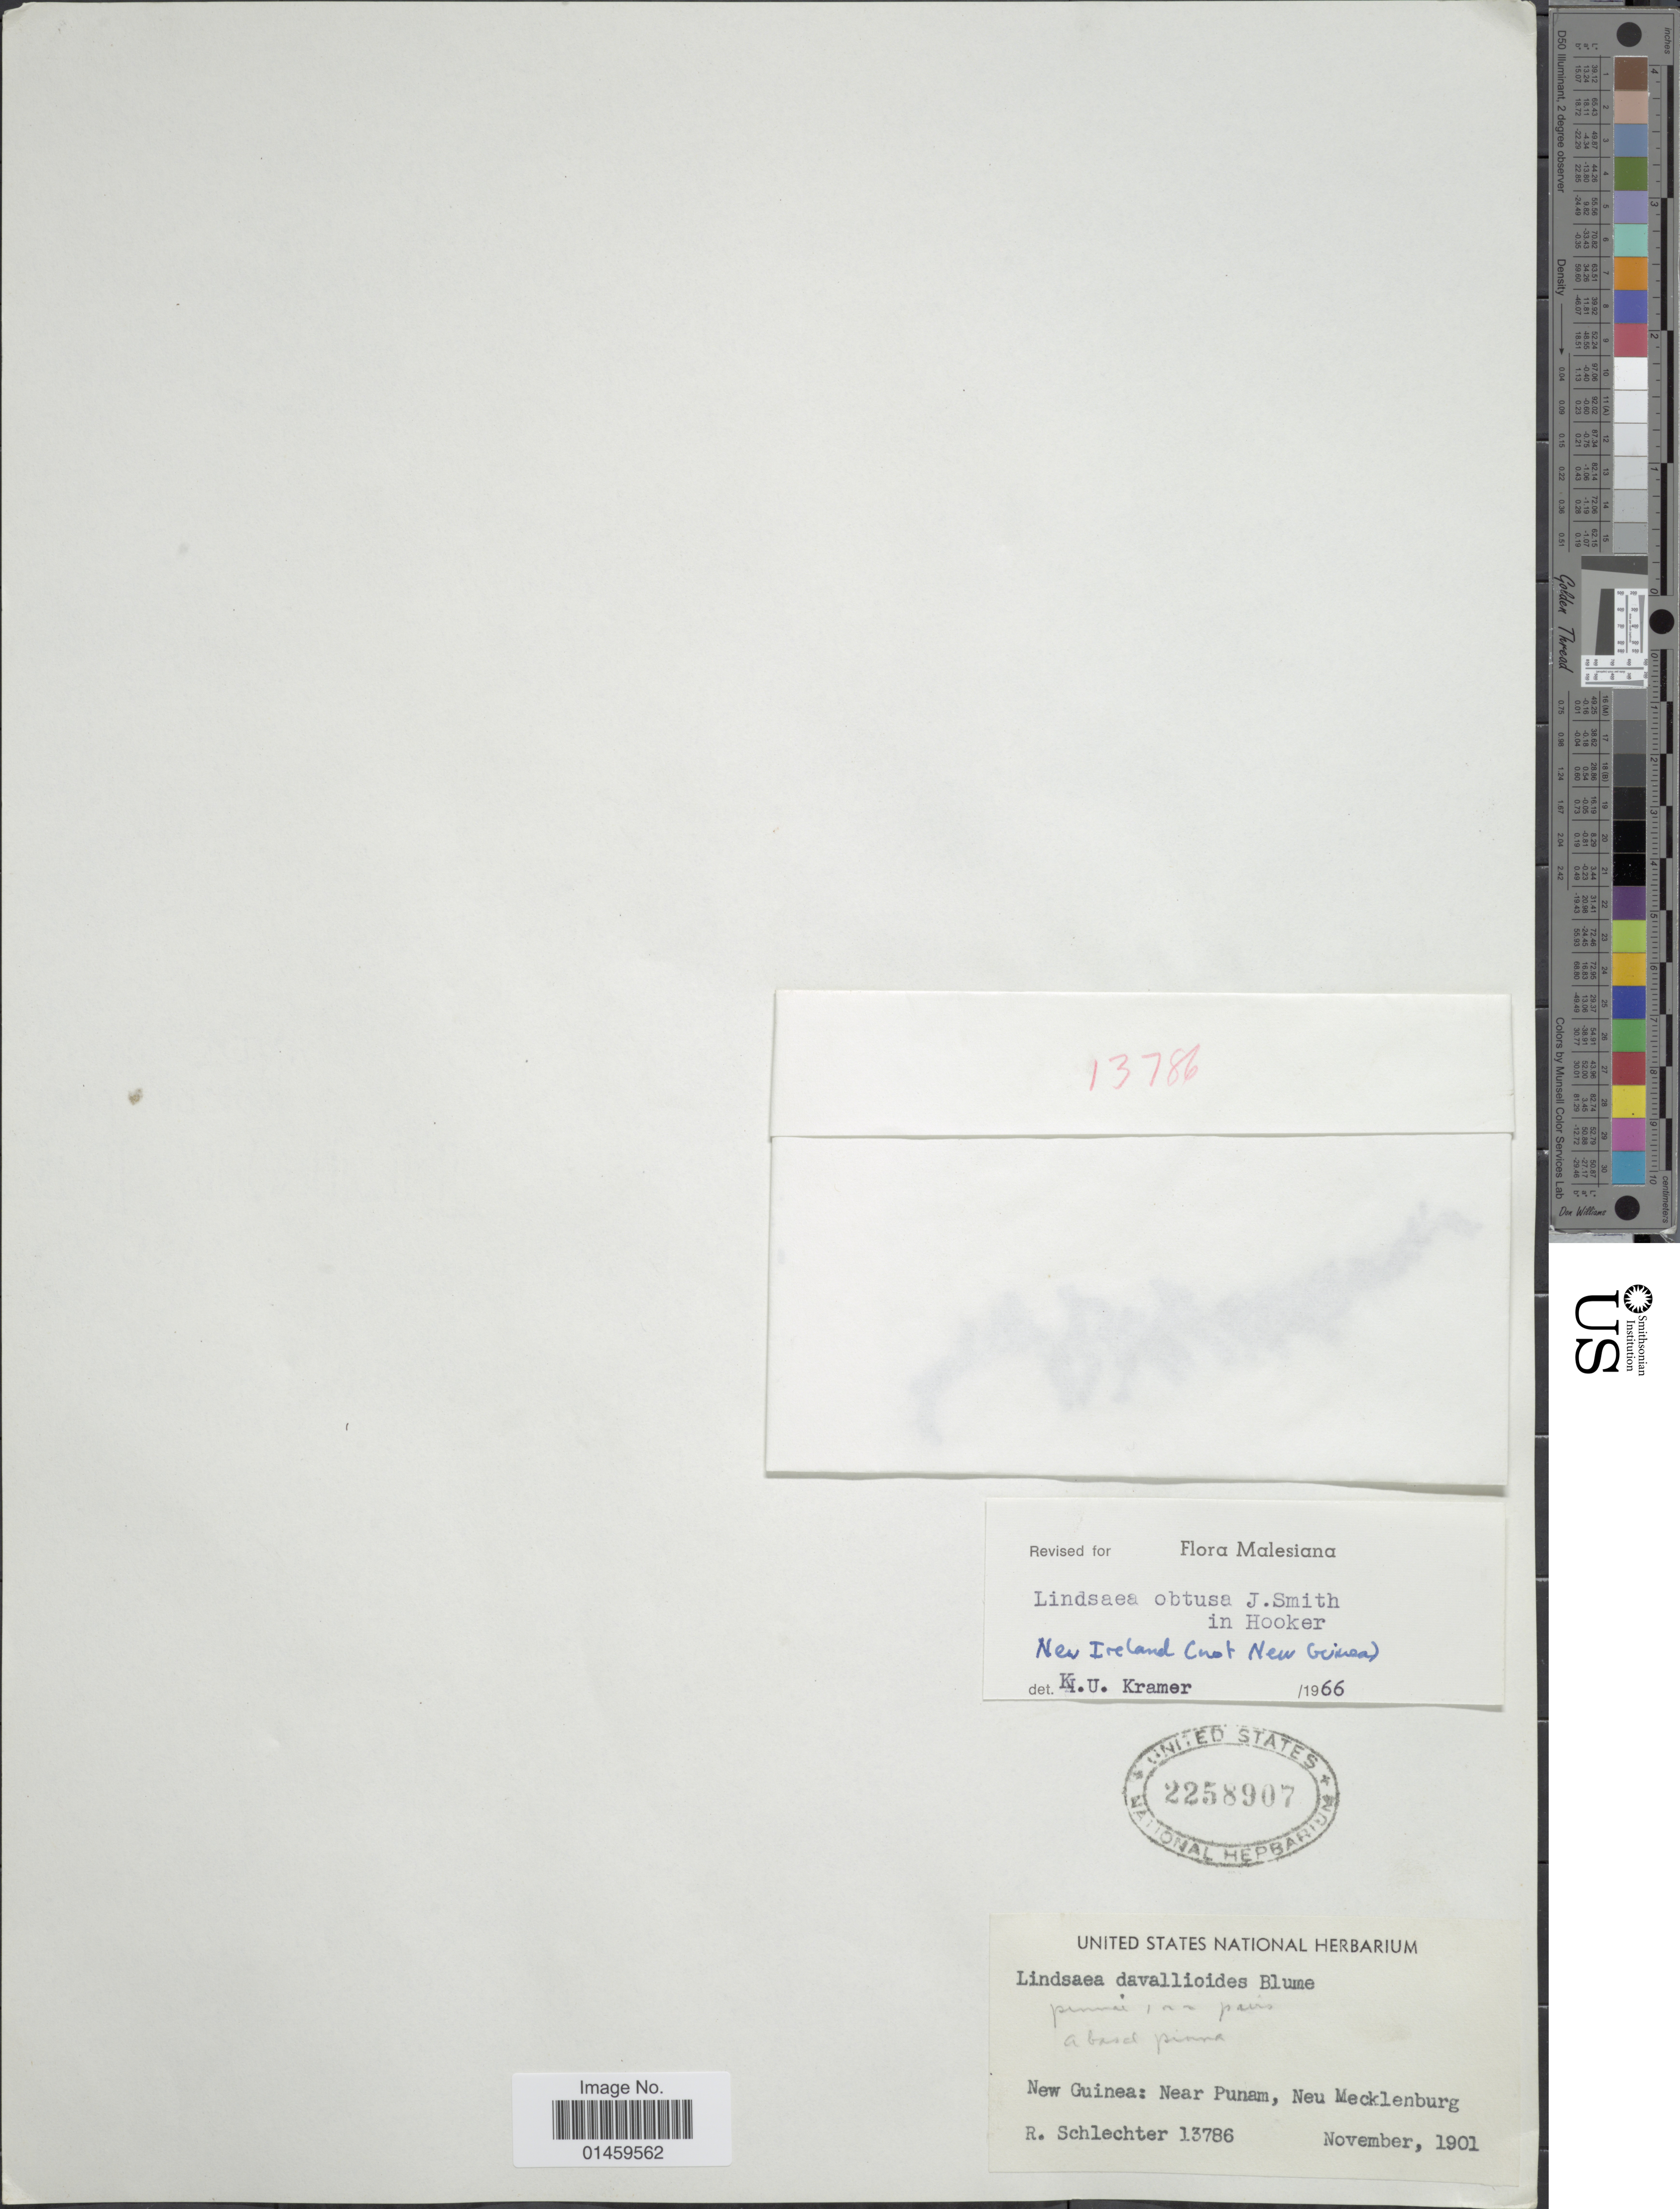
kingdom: Plantae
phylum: Tracheophyta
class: Polypodiopsida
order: Polypodiales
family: Lindsaeaceae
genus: Lindsaea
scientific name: Lindsaea obtusa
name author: J. Sm. ex Hook.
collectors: F. R. R. Schlechter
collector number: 13786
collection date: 1901-11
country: Papua New Guinea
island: New Guinea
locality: New Guinea: Near Punam, Neu Mecklenburg.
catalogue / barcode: US 2258907